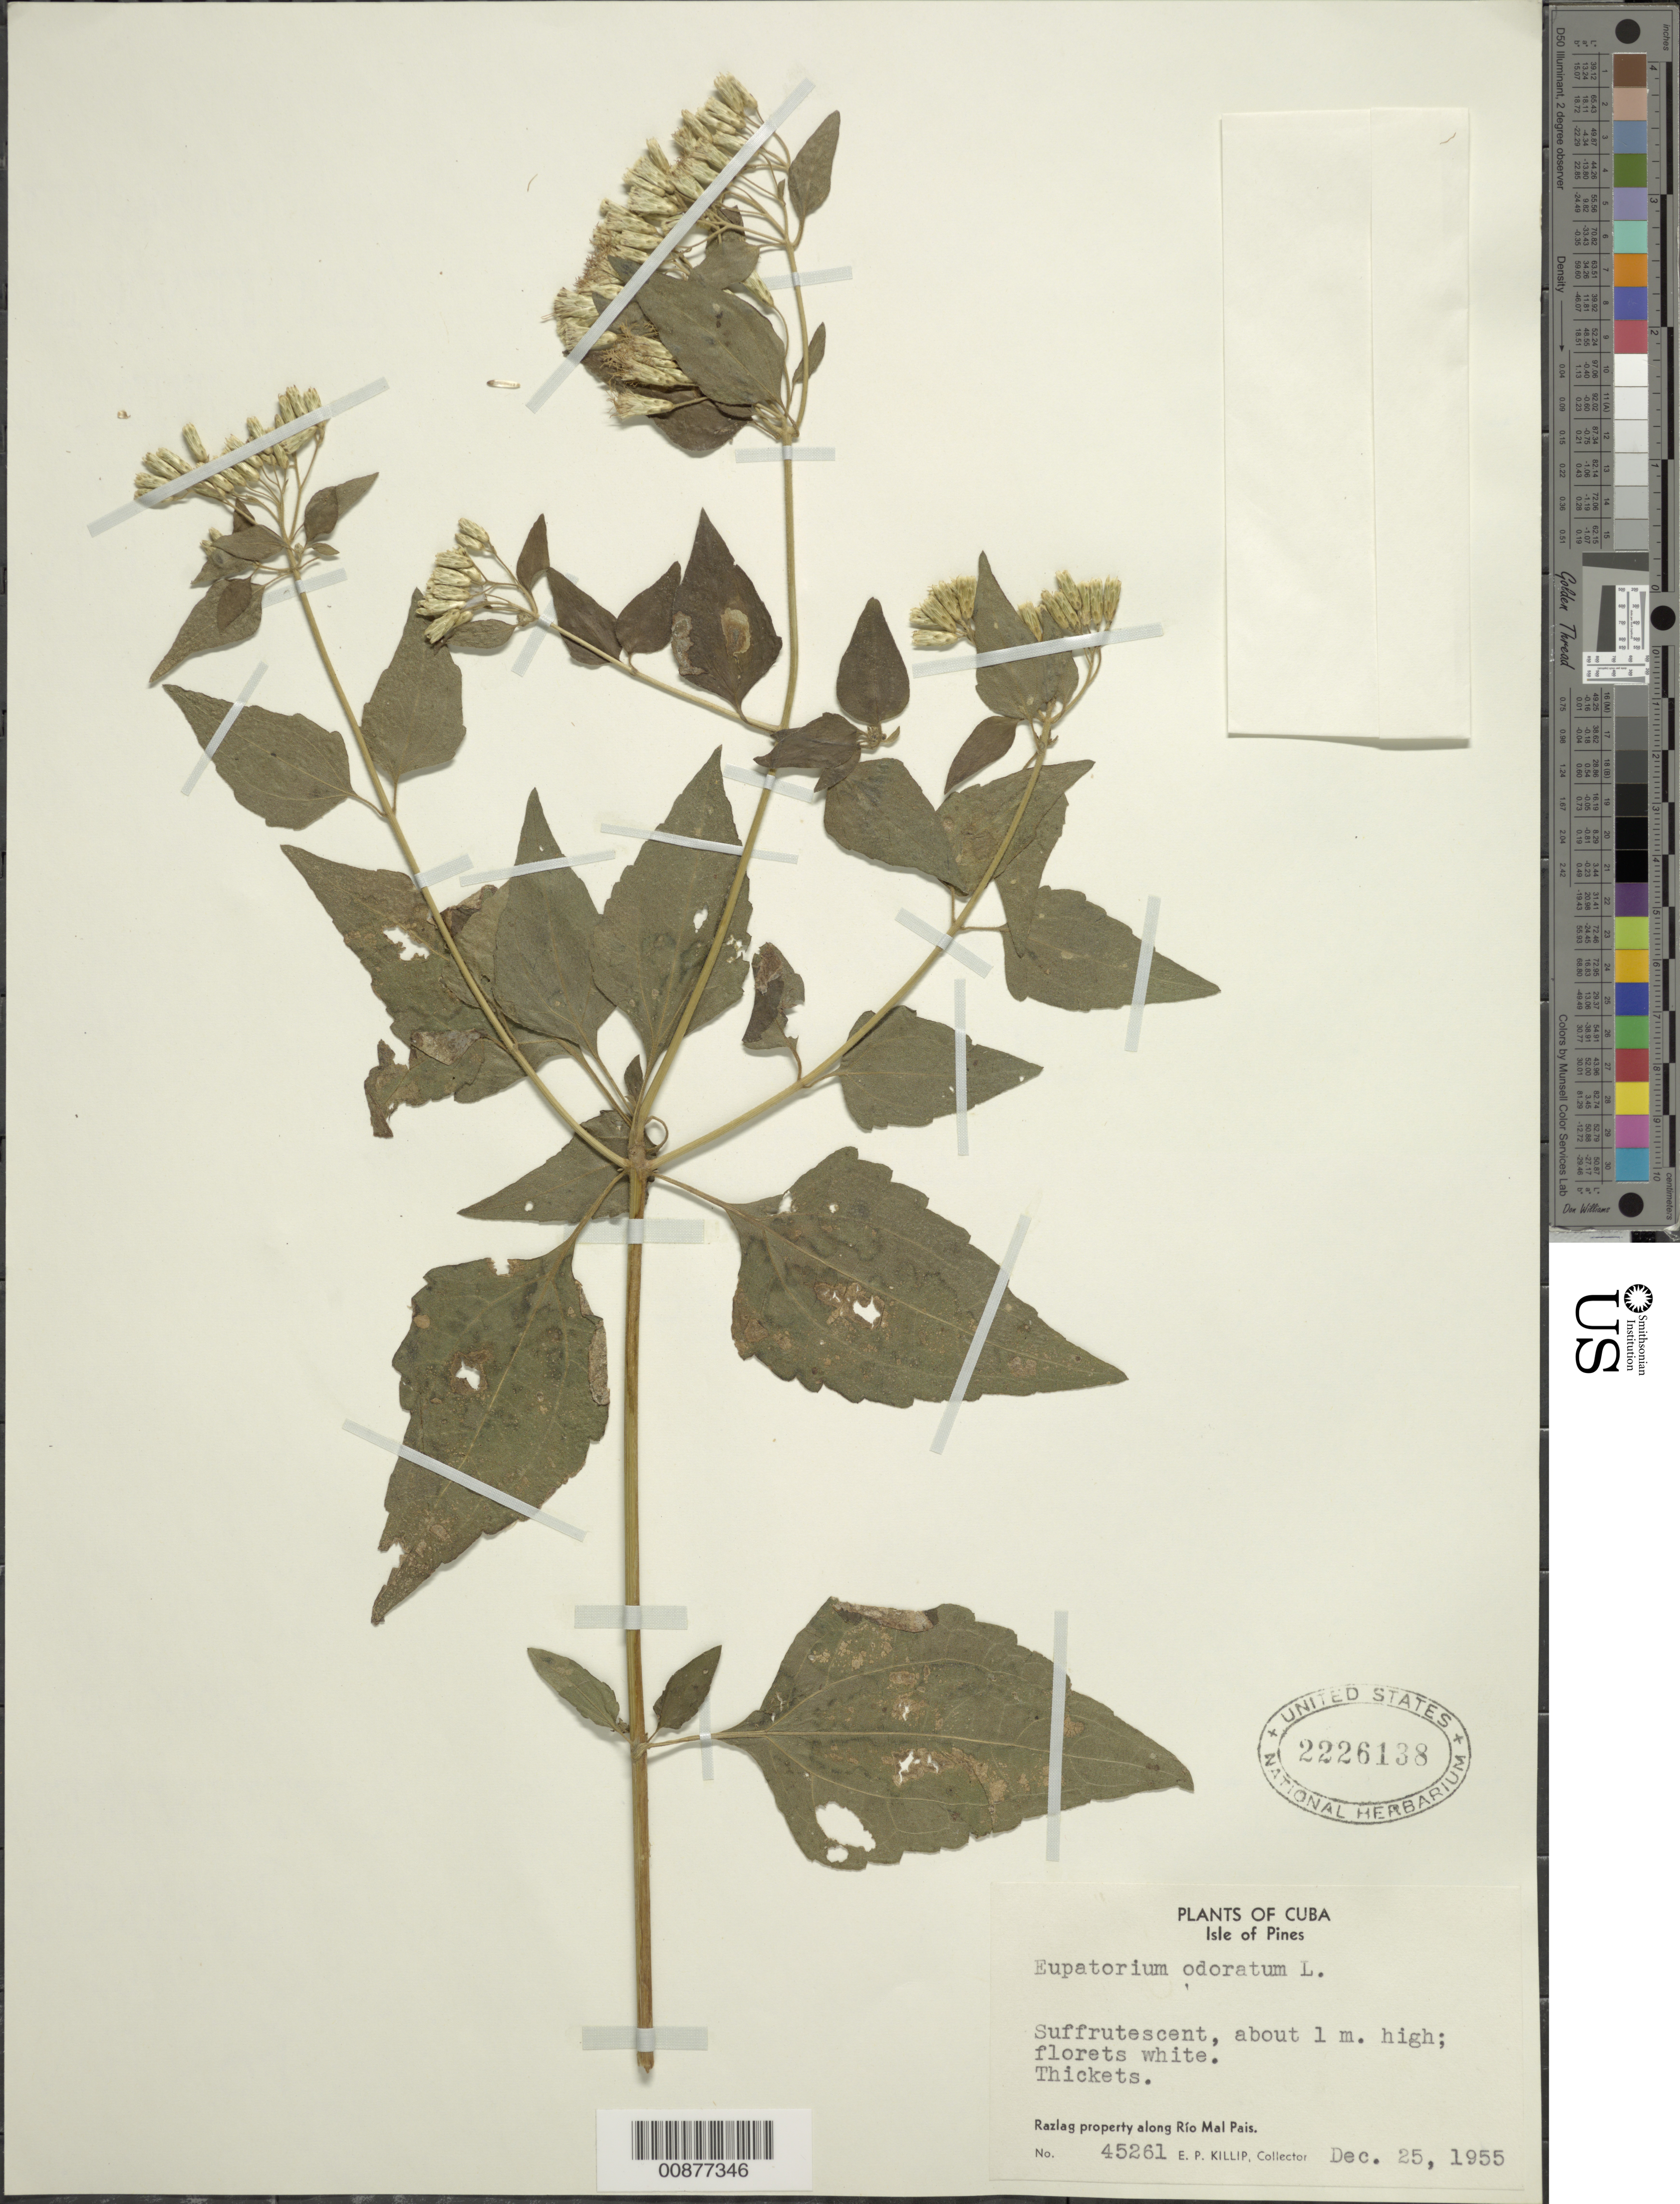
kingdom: Plantae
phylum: Tracheophyta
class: Magnoliopsida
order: Asterales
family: Asteraceae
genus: Chromolaena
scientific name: Chromolaena odorata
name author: (L.) R.M. King & H. Rob.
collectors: E. P. Killip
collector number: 45261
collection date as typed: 25 Dec 1955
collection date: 1955-12-25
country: Cuba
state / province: Isla de La Juventud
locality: Razlag property along Río Mal Pais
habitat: Thickets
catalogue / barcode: US 2226138